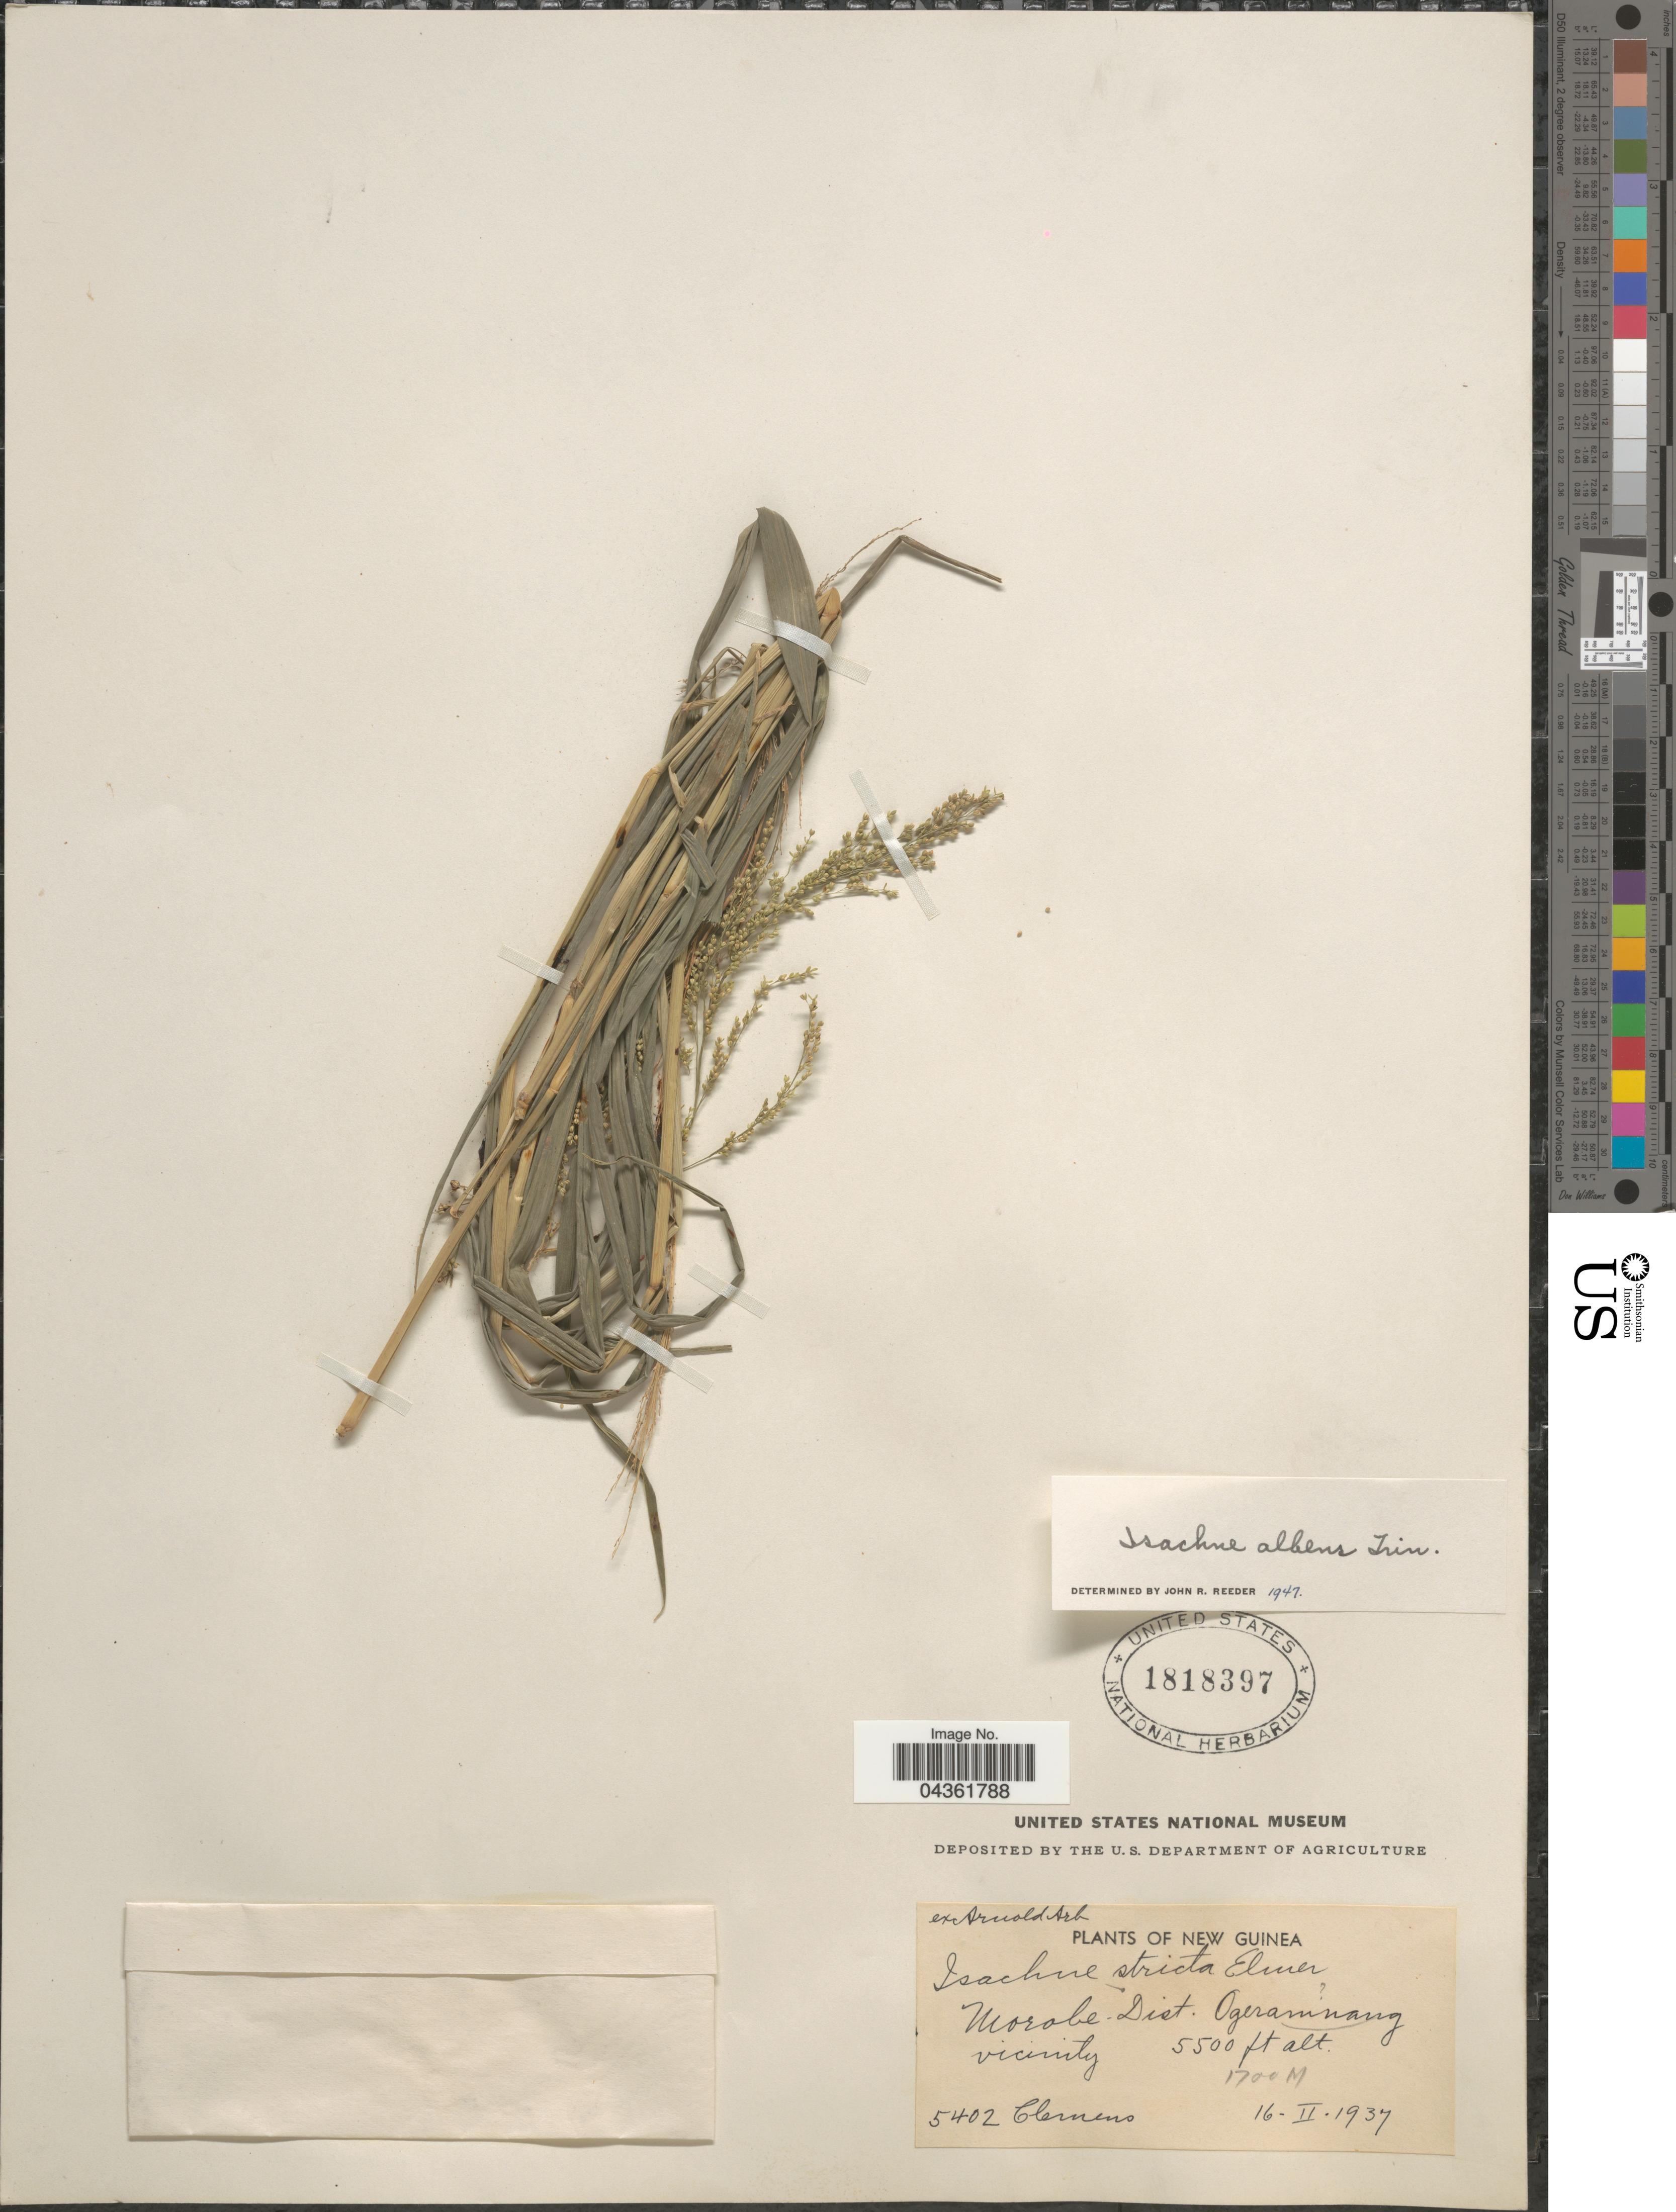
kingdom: Plantae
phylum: Tracheophyta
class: Liliopsida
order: Poales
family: Poaceae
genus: Isachne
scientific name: Isachne albens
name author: Trin.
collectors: -. Clemens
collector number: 5402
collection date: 1937-02-16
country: Papua New Guinea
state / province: Morobe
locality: New Guinea. Morobe Dist. Ogeramnang vicinity.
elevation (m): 1676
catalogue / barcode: US 1818397